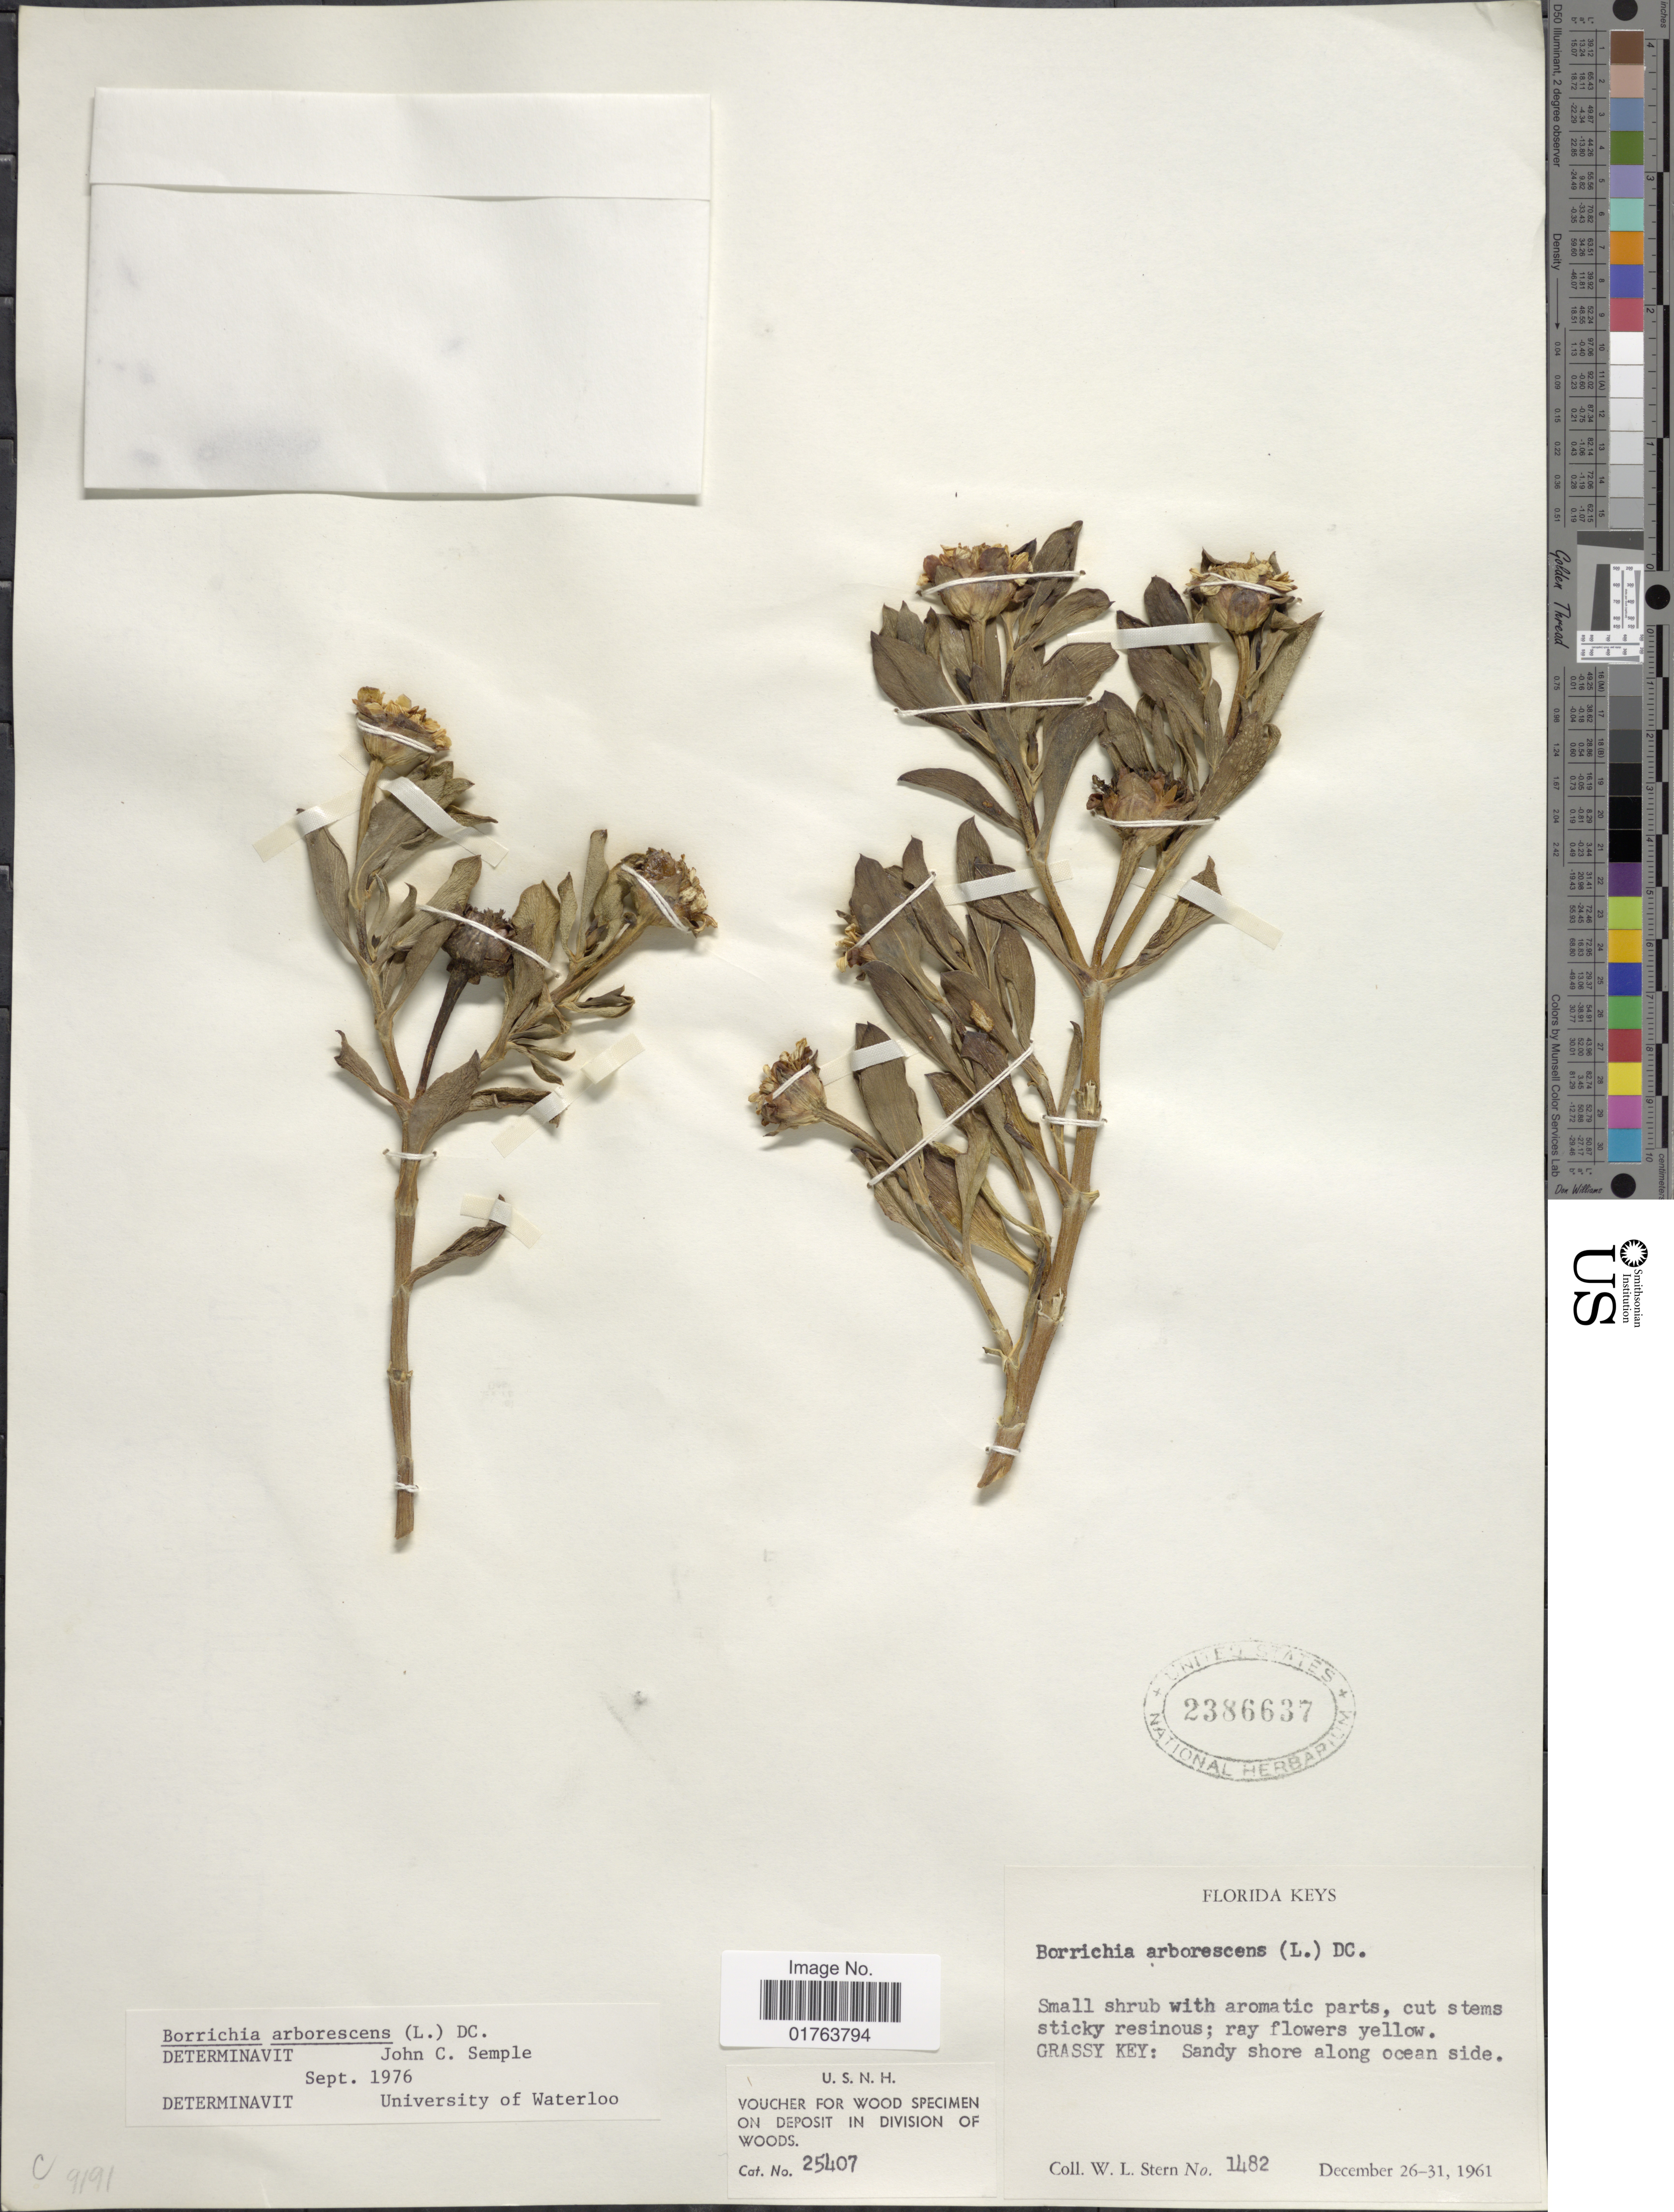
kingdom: Plantae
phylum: Tracheophyta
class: Magnoliopsida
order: Asterales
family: Asteraceae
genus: Borrichia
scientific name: Borrichia arborescens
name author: (L.) DC.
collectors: W. L. Stern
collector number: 1482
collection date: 1961-12-26/1961-12-31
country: United States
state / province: Florida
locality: Florida Keys, Grassy Key: Sandy shore along ocean side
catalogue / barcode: US 2386637